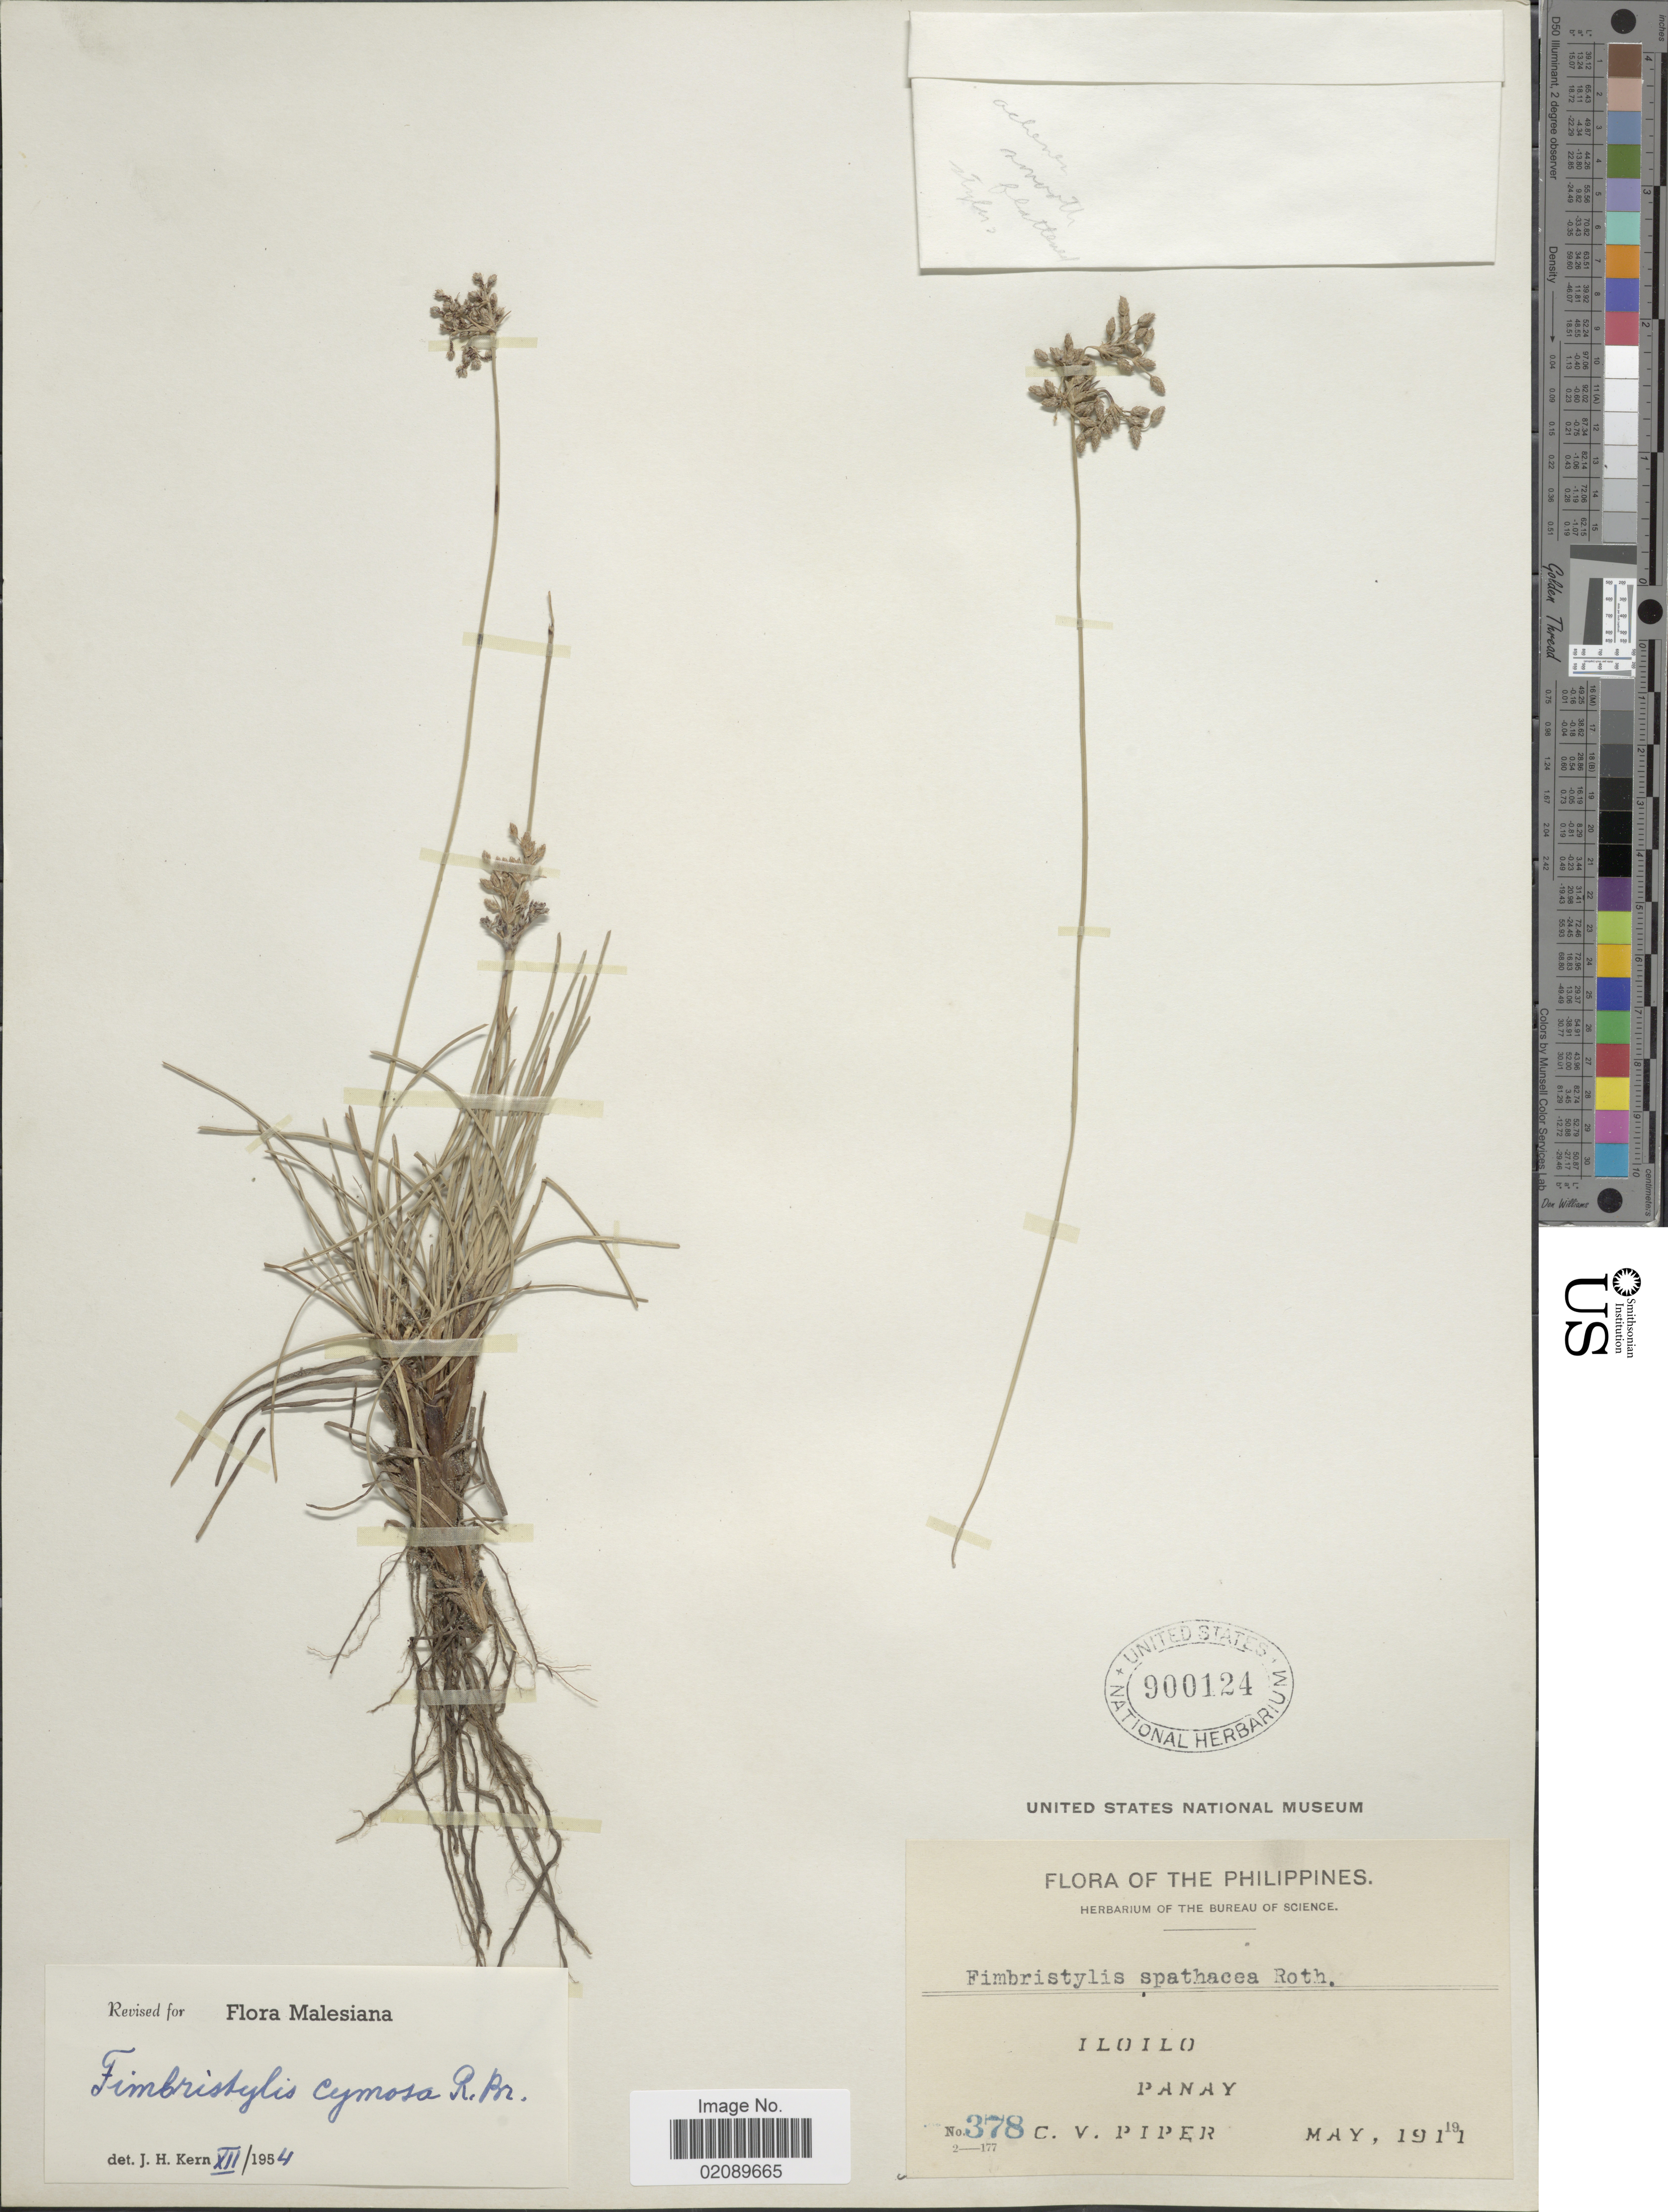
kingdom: Plantae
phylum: Tracheophyta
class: Liliopsida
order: Poales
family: Cyperaceae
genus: Fimbristylis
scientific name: Fimbristylis cymosa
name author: R. Br.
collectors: C. V. Piper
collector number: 378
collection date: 1911-05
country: Philippines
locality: Iloilo, Panay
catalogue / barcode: US 900124